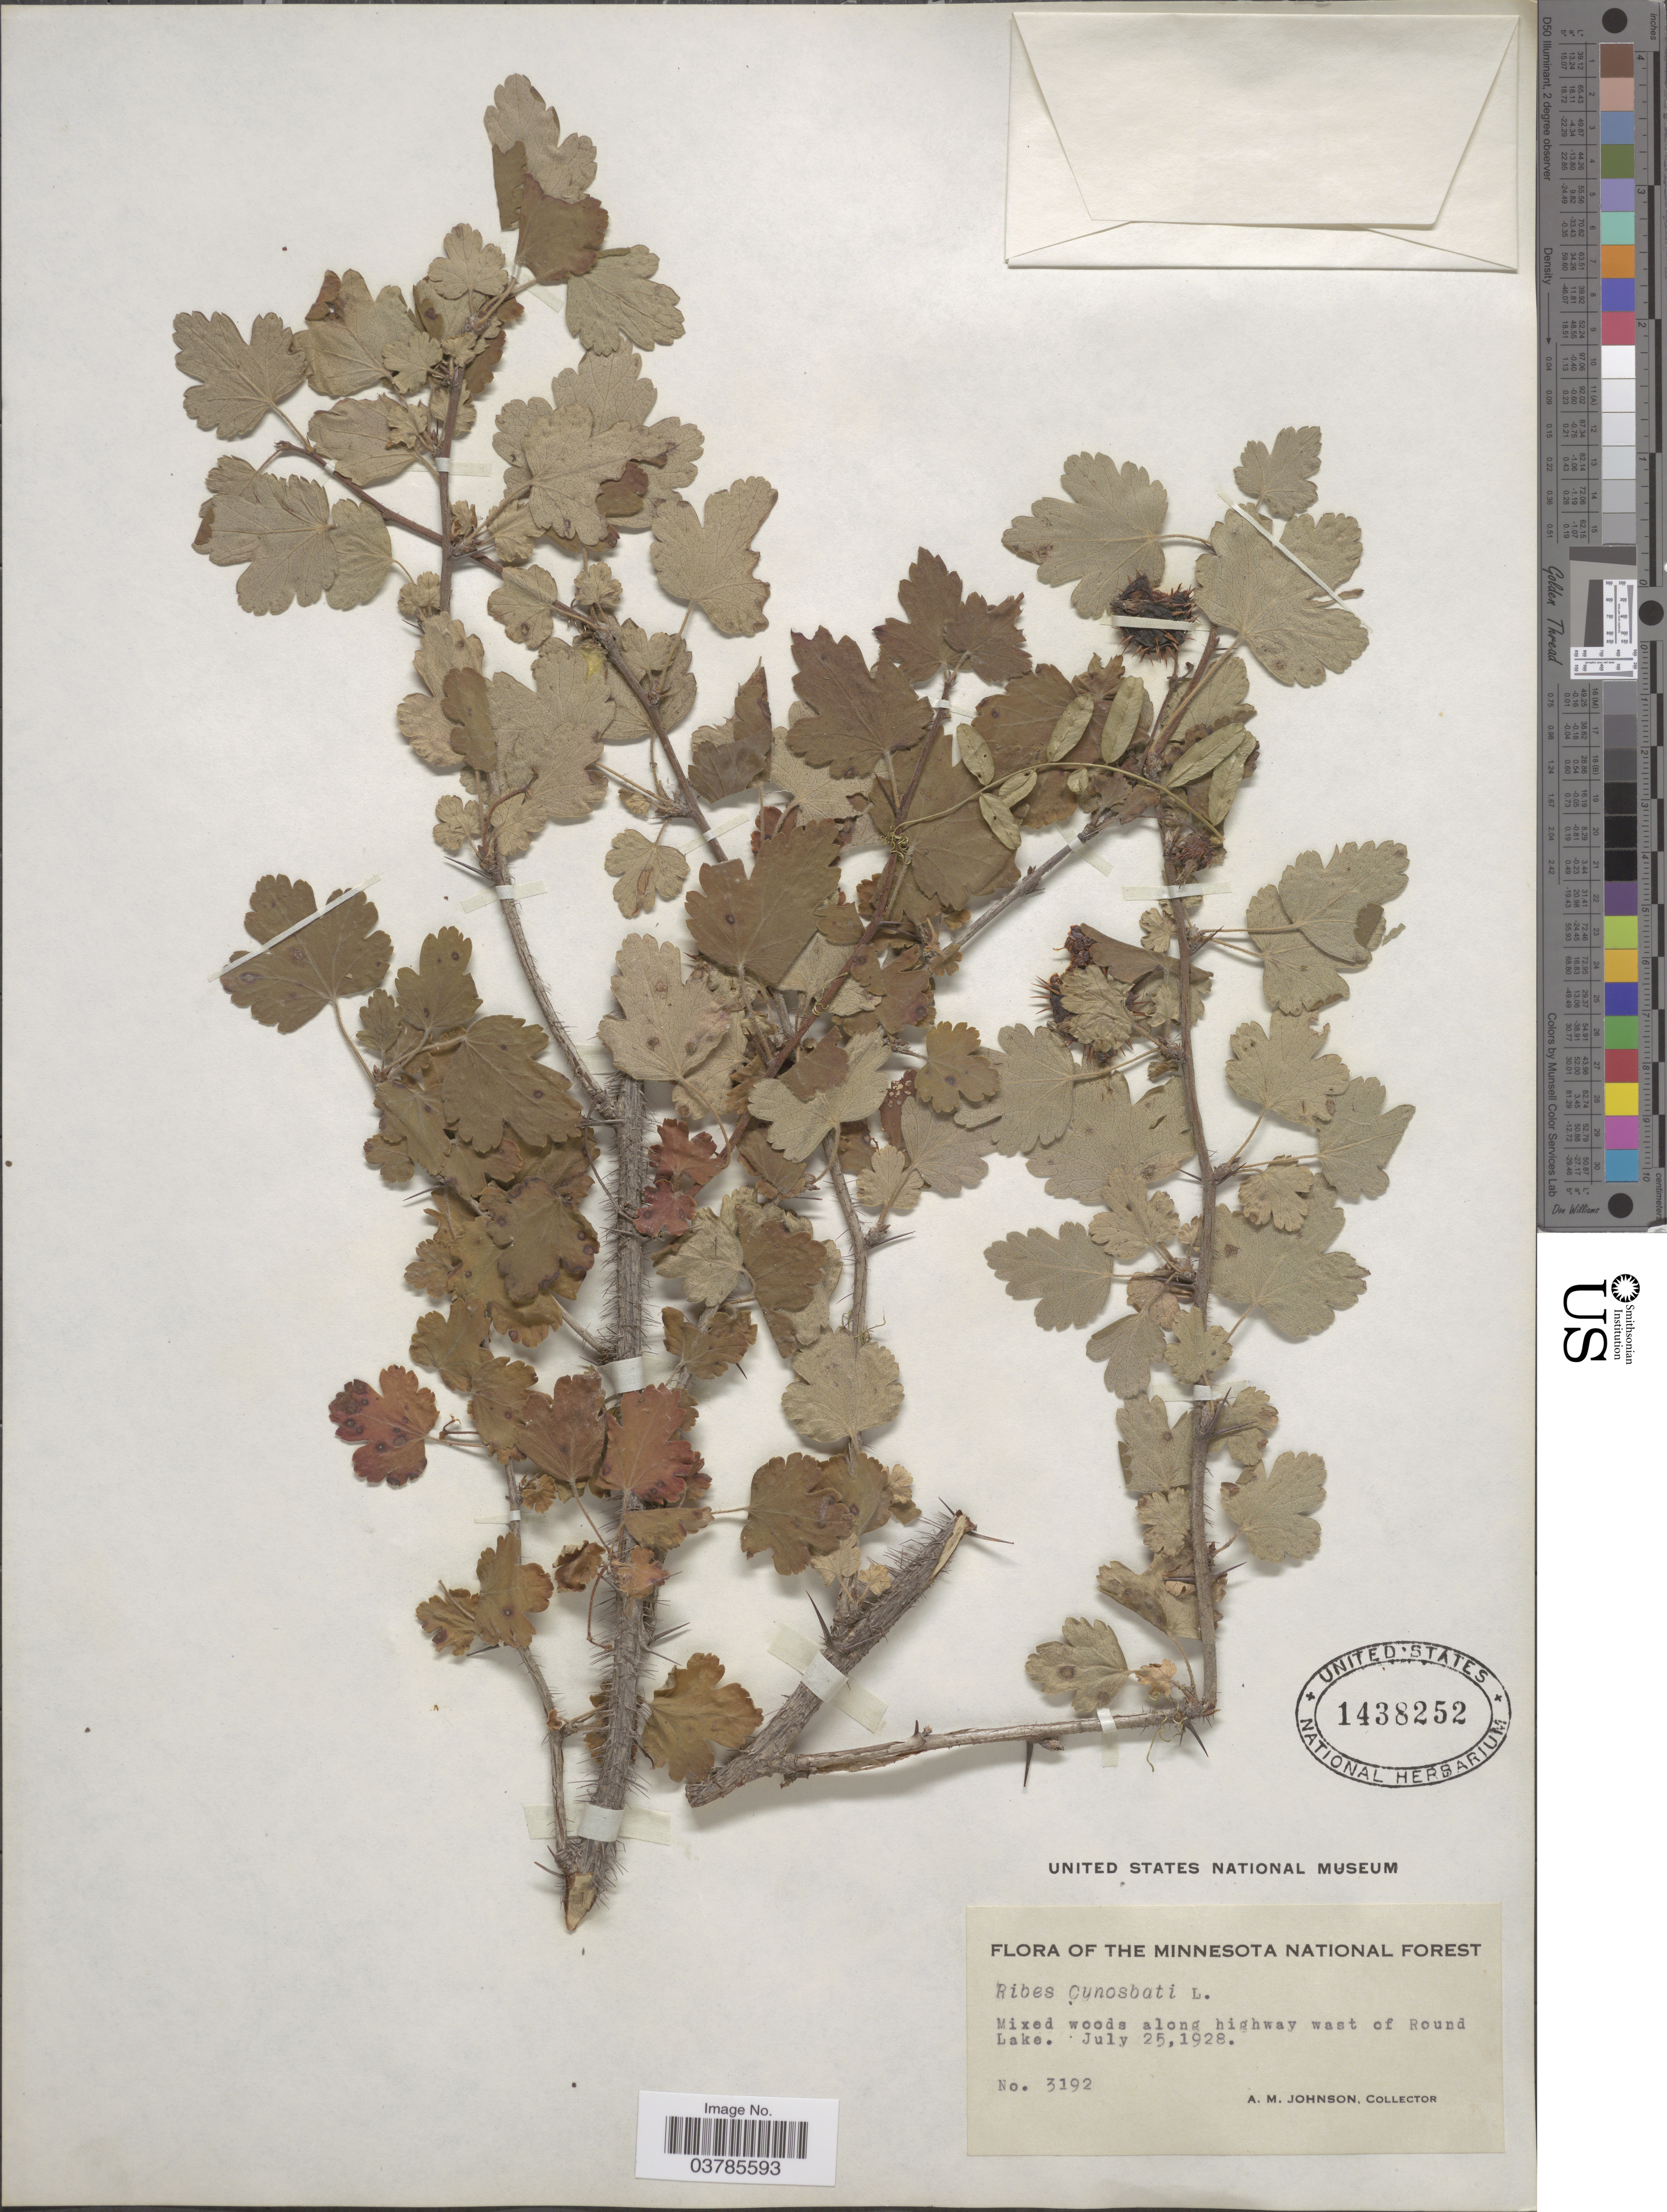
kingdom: Plantae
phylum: Tracheophyta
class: Magnoliopsida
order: Saxifragales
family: Grossulariaceae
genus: Ribes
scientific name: Ribes cynosbati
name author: L.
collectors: A. M. Johnson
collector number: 3192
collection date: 1928-07-25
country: United States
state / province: Minnesota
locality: The Minnesota National Forest. Along highway wast of Round Lake.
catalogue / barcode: US 1438252